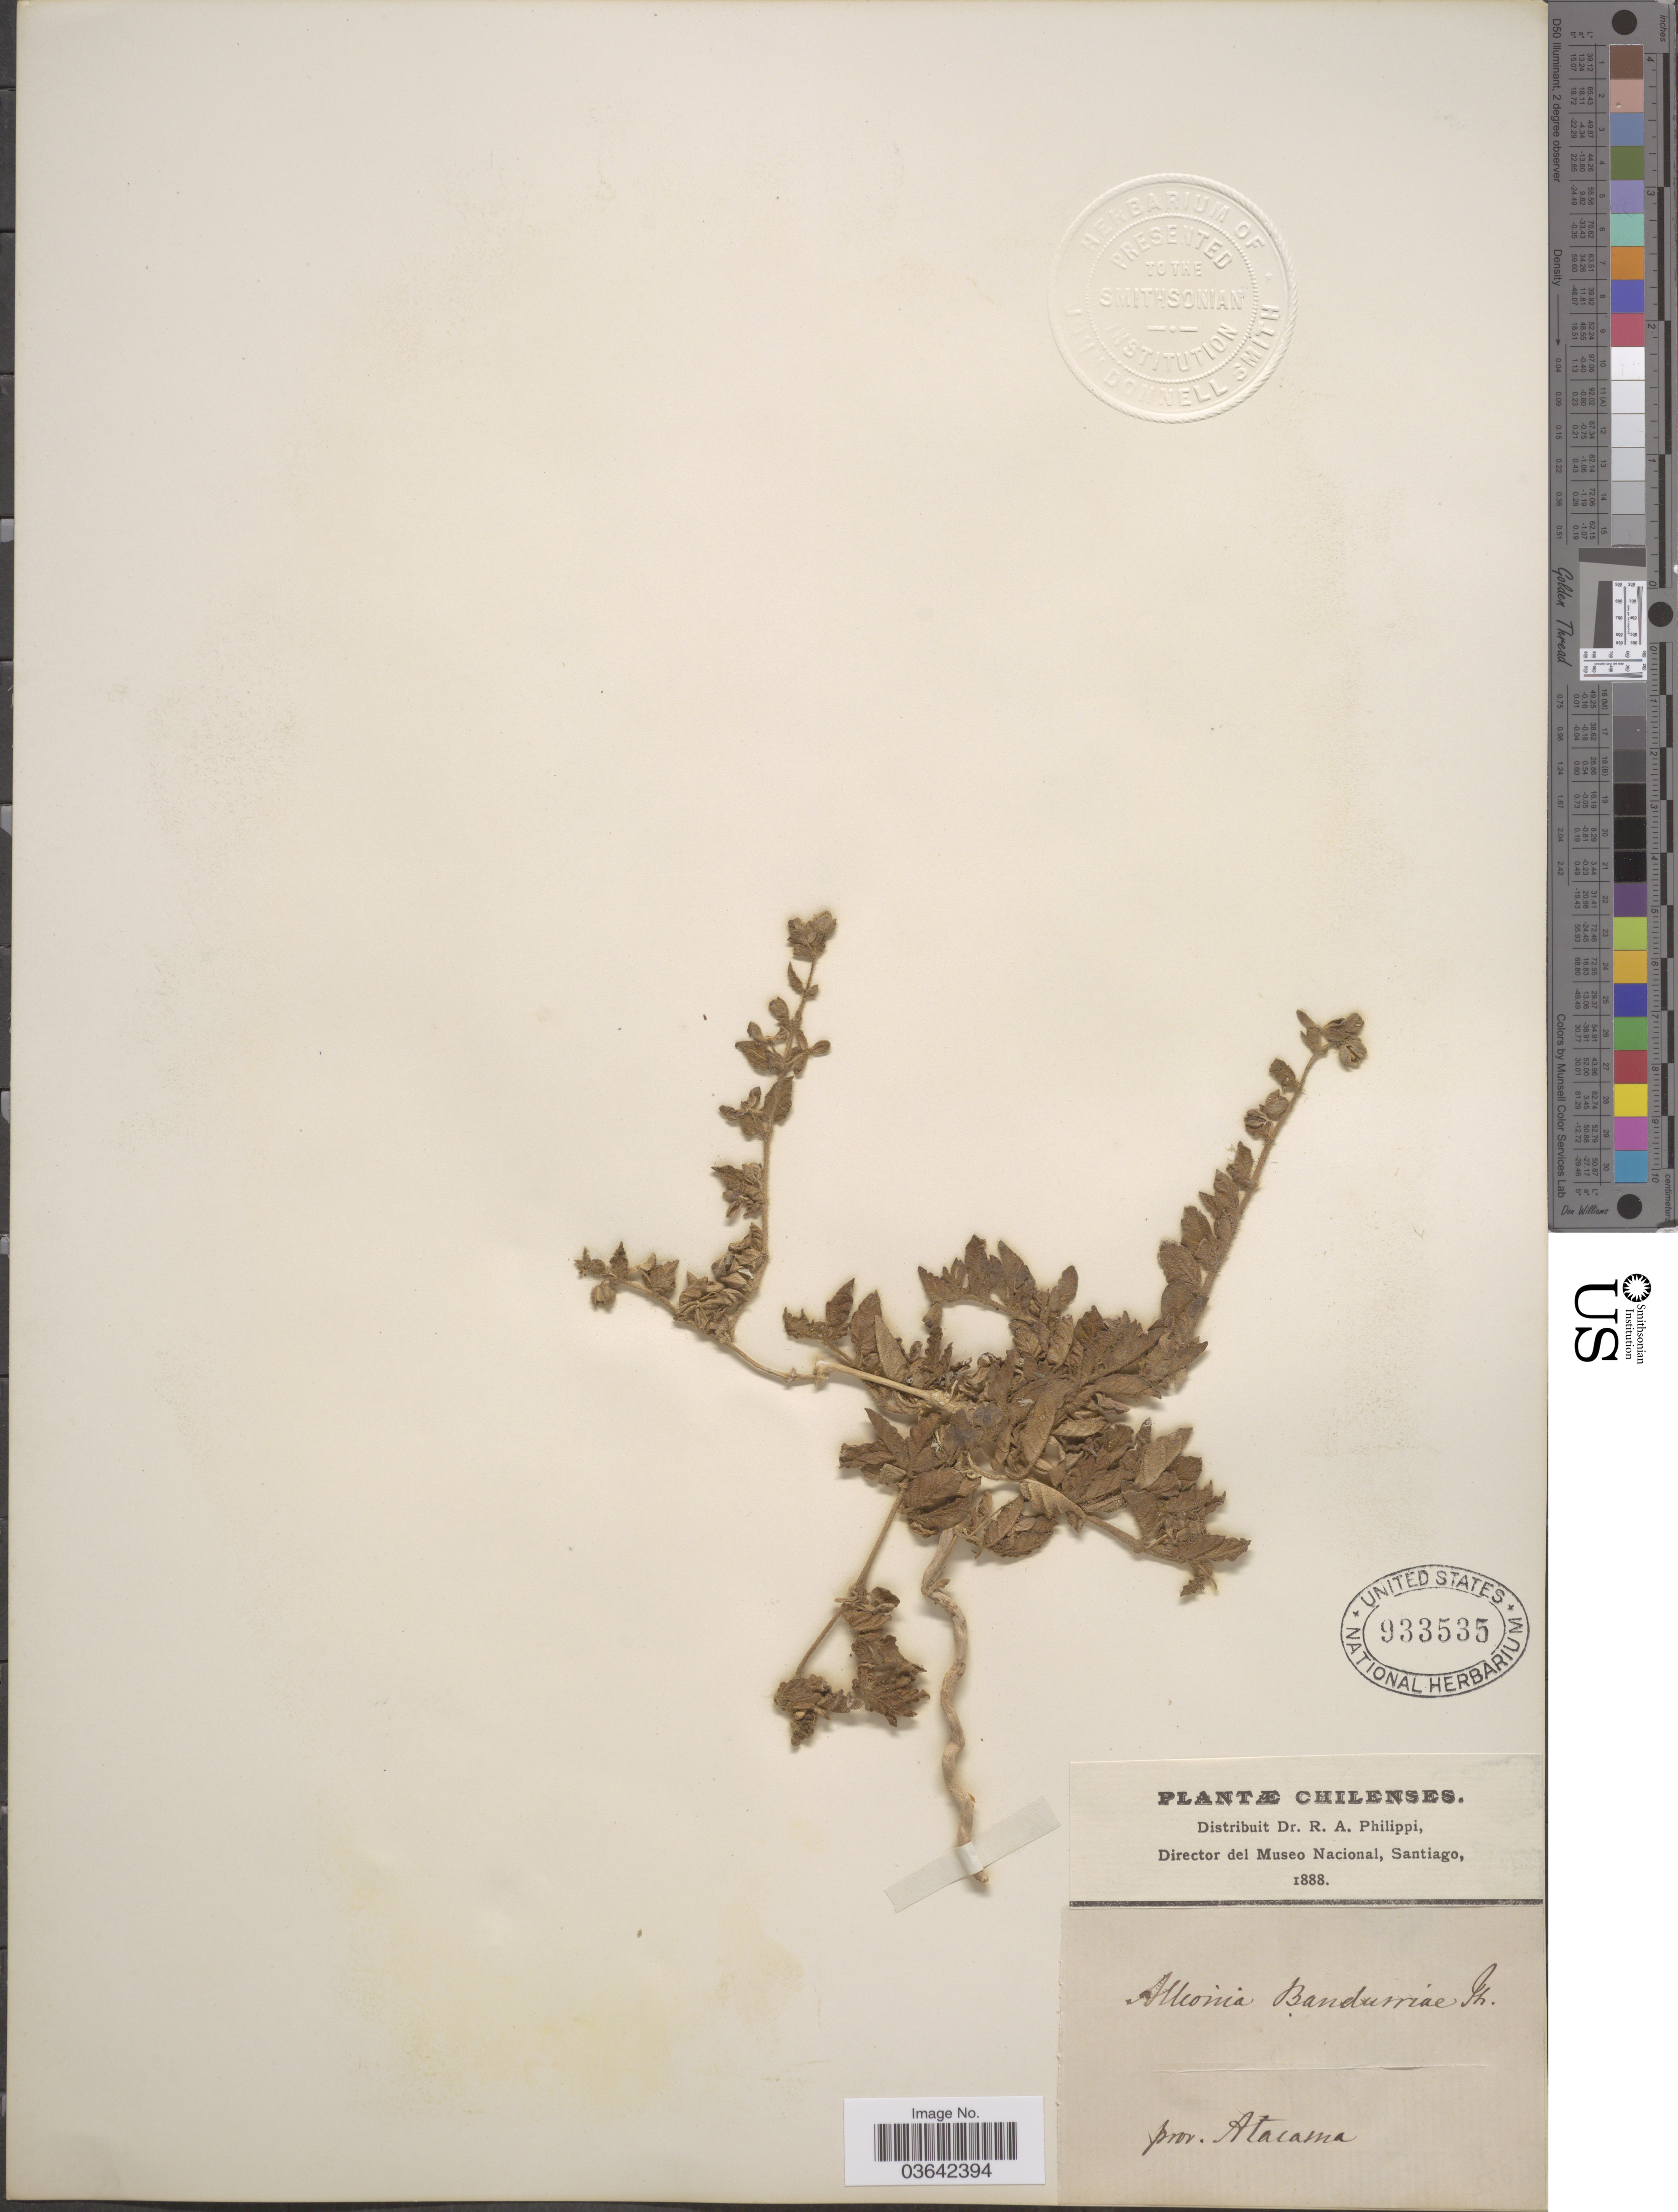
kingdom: Plantae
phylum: Tracheophyta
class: Magnoliopsida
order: Caryophyllales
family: Nyctaginaceae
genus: Allionia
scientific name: Allionia incarnata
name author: L.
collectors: ex. herb. R.A. Philippi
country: Chile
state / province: Atacama (III)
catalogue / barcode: US 933535